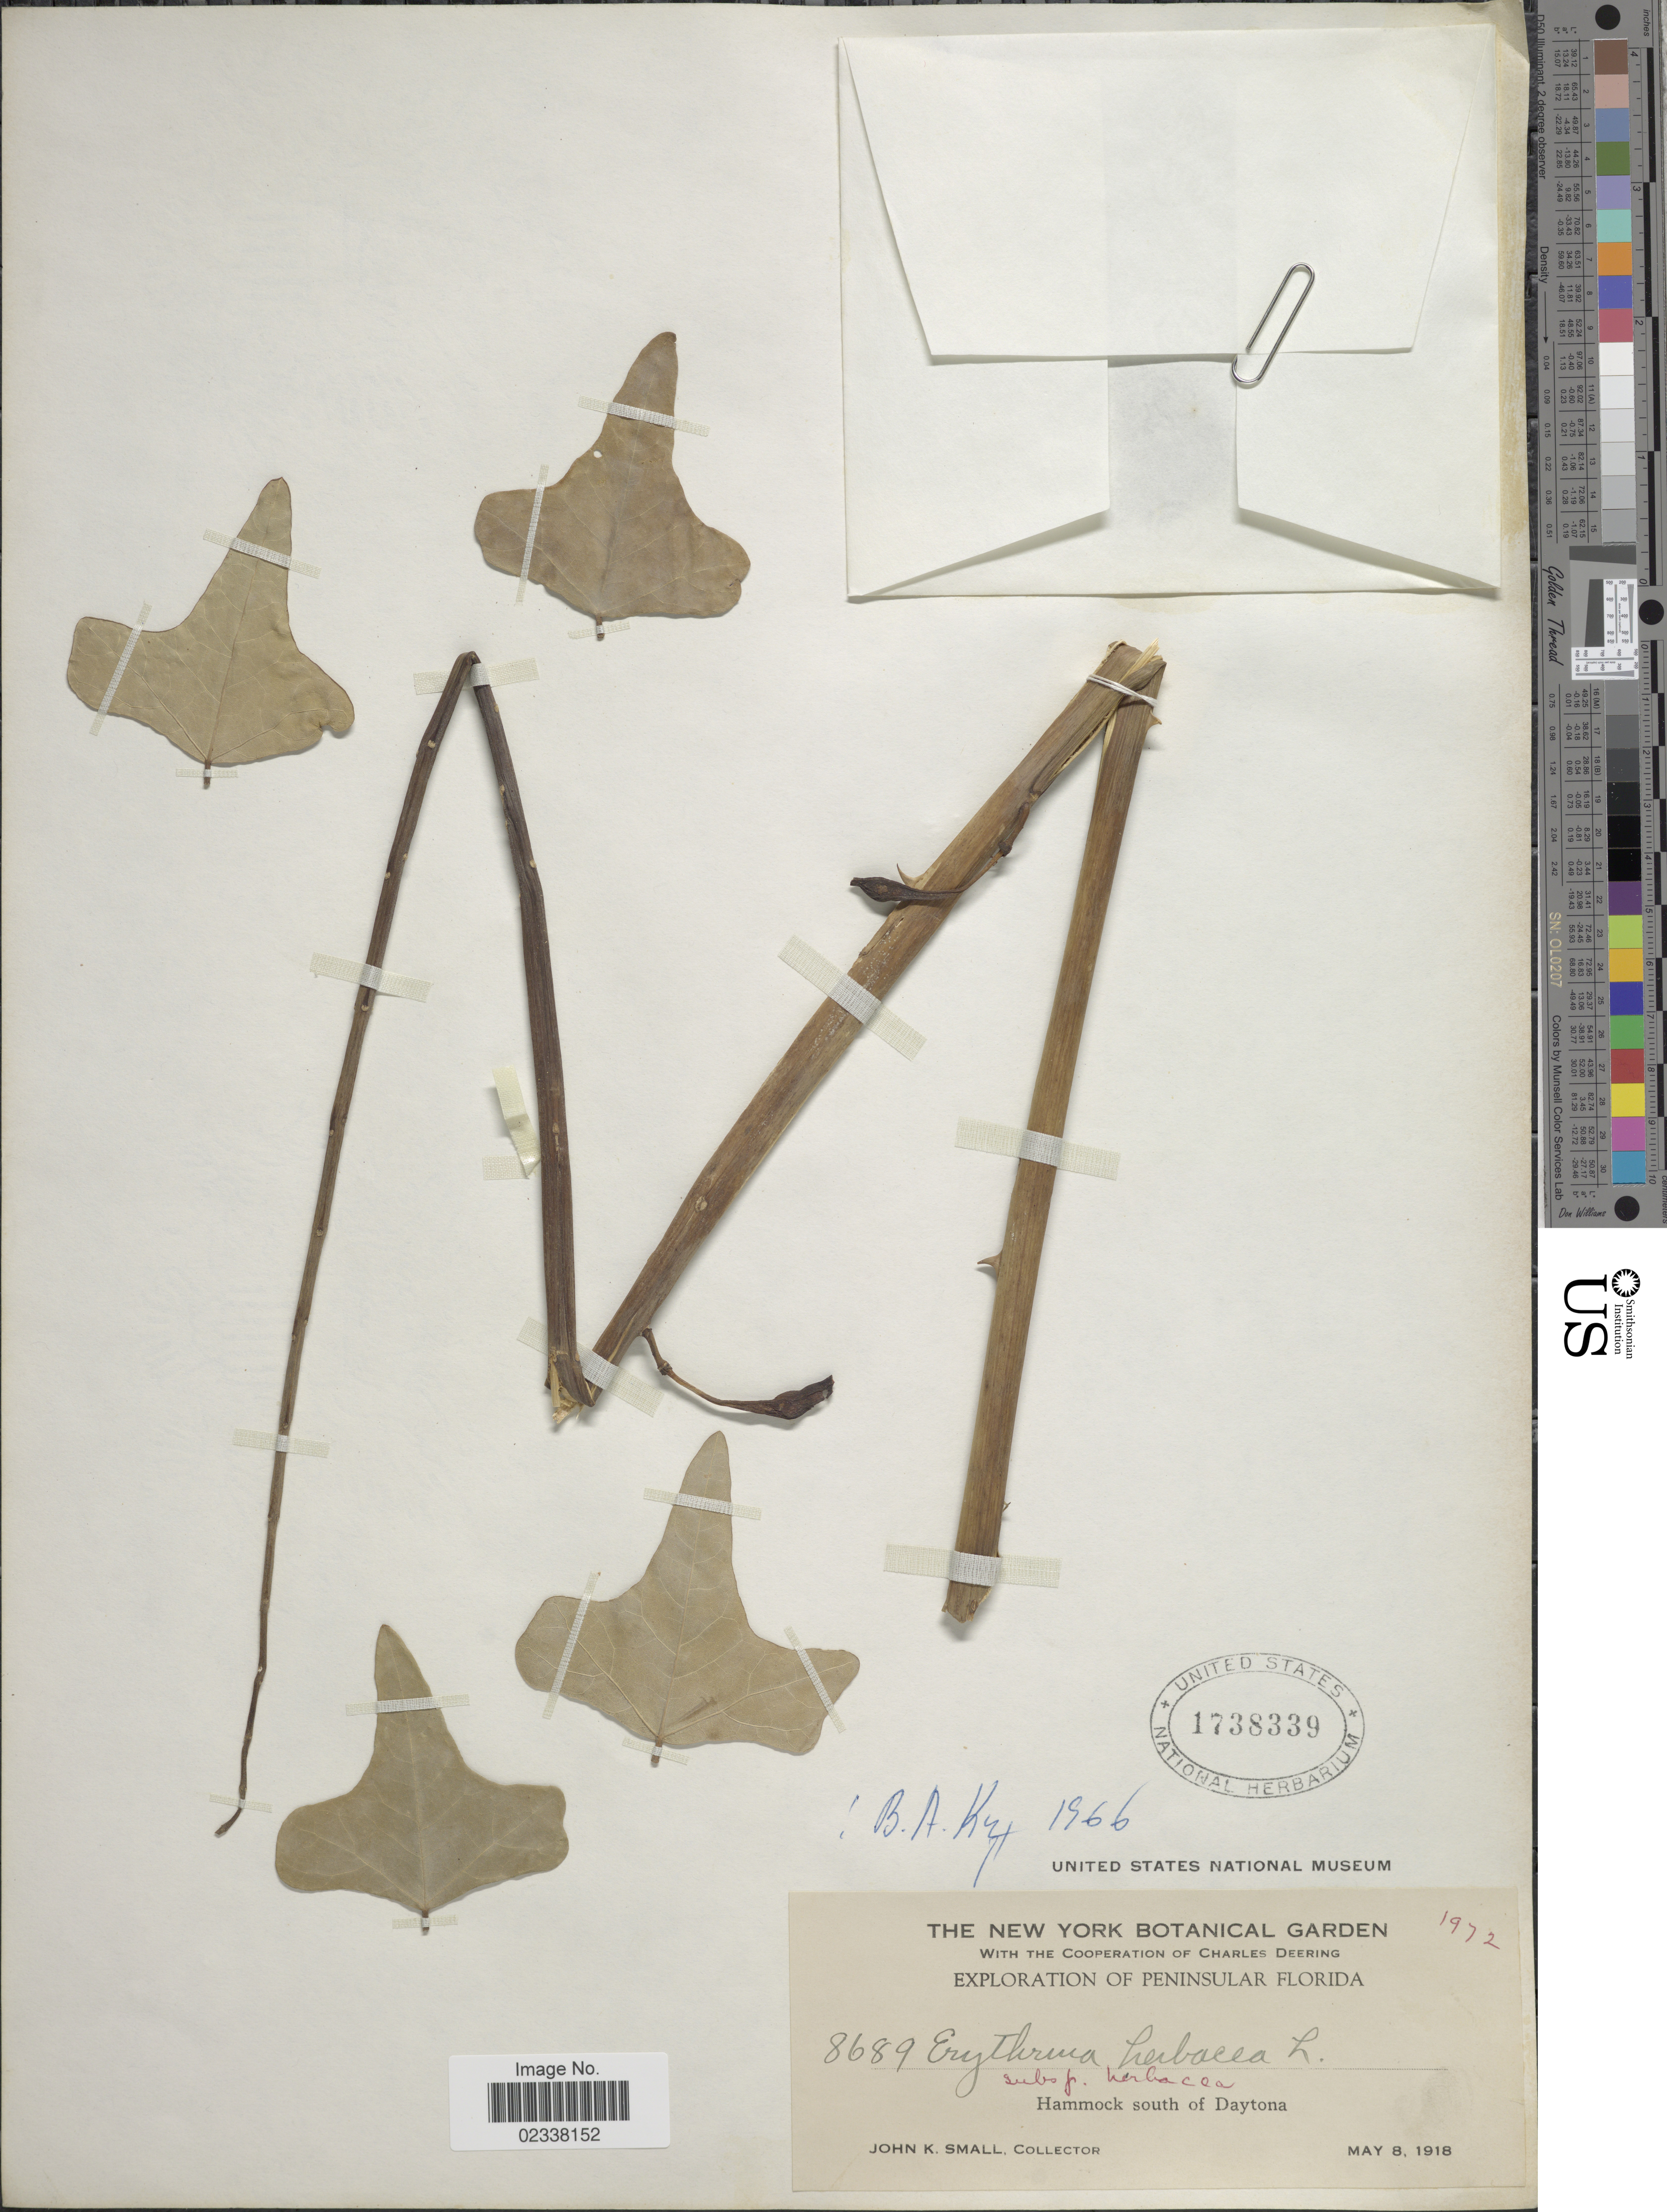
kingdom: Plantae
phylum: Tracheophyta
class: Magnoliopsida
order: Fabales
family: Fabaceae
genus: Erythrina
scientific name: Erythrina herbacea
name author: L.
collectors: J. K. Small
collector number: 8689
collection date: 1918-05-08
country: United States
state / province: Florida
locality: Peninsular Florida. Hammock south of Daytona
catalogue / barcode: US 1738339